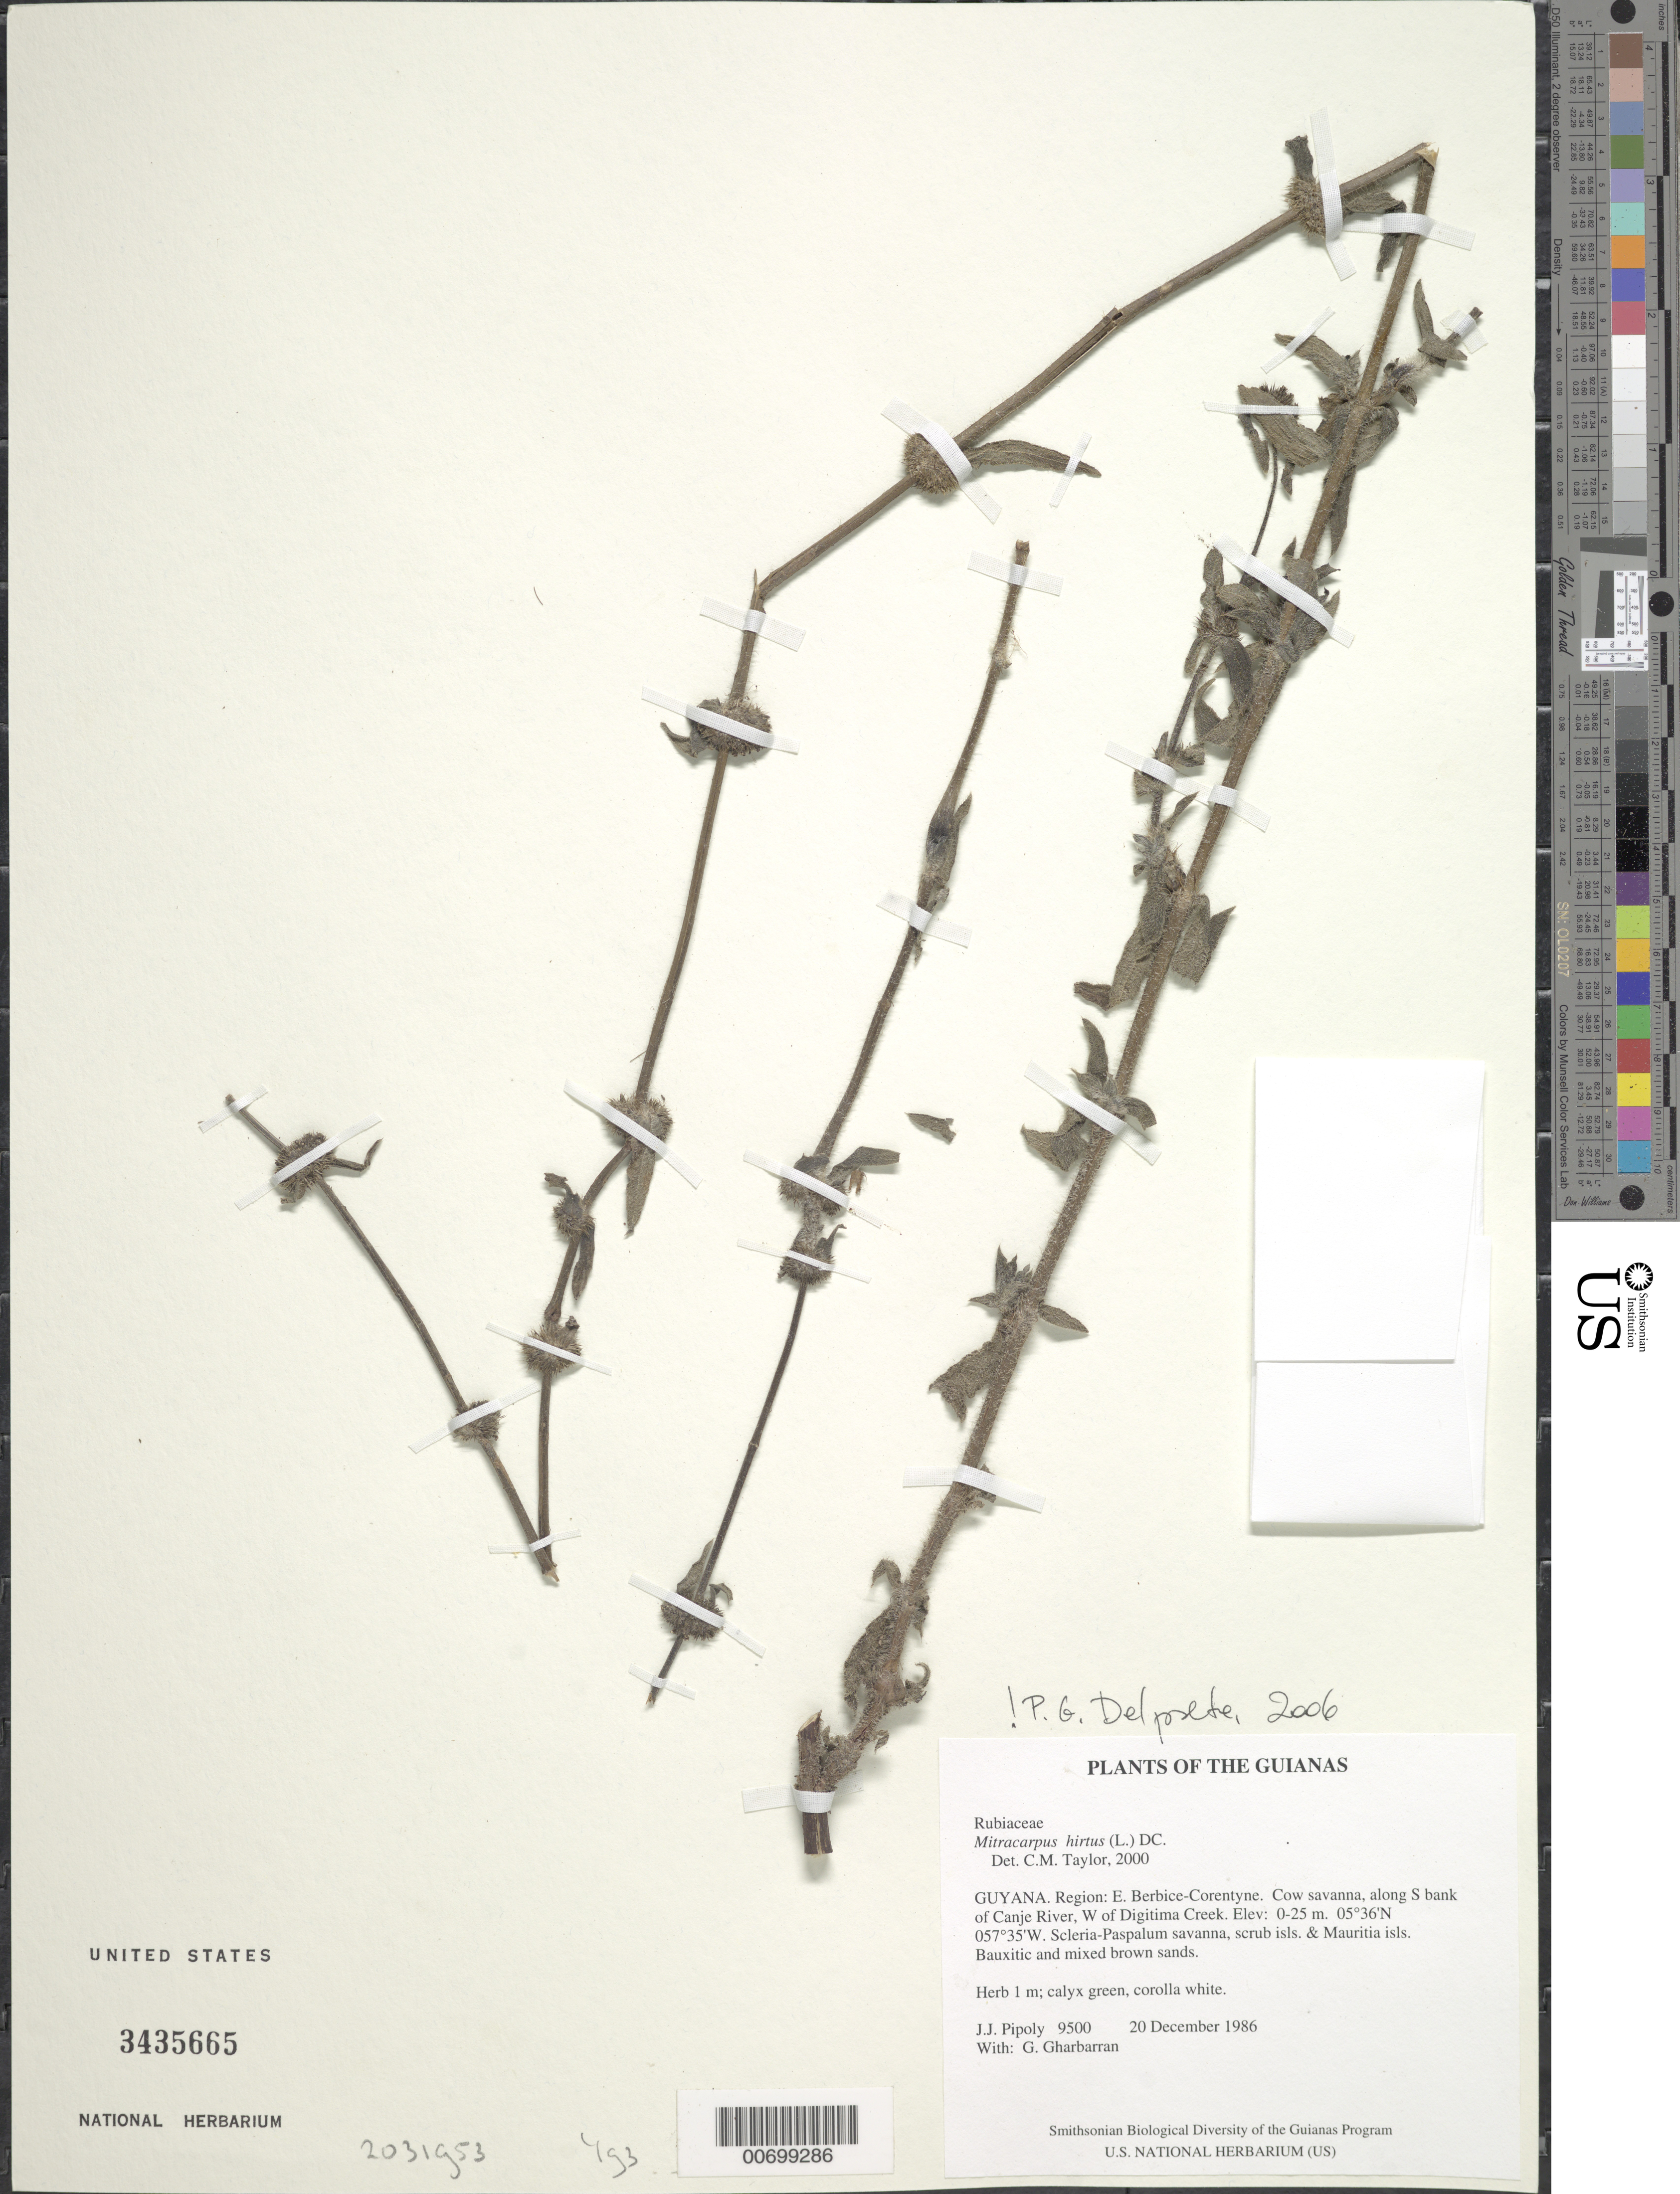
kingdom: Plantae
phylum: Tracheophyta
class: Magnoliopsida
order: Gentianales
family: Rubiaceae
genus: Mitracarpus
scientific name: Mitracarpus hirtus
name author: (L.) DC.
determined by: Delprete, P. G., Herb. de Guyane Cay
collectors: J. J. Pipoly & G. Gharbarran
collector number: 9500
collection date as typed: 20 December 1986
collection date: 1986-12-20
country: Guyana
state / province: E. Berbice-Corentyne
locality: Cow savanna, along S bank of Canje River, W of Digitima Creek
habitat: Scleria-Paspalum savanna, scrub isls. & Mauritia isls. Bauxitic and mixed brown sands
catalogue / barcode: US 3435665